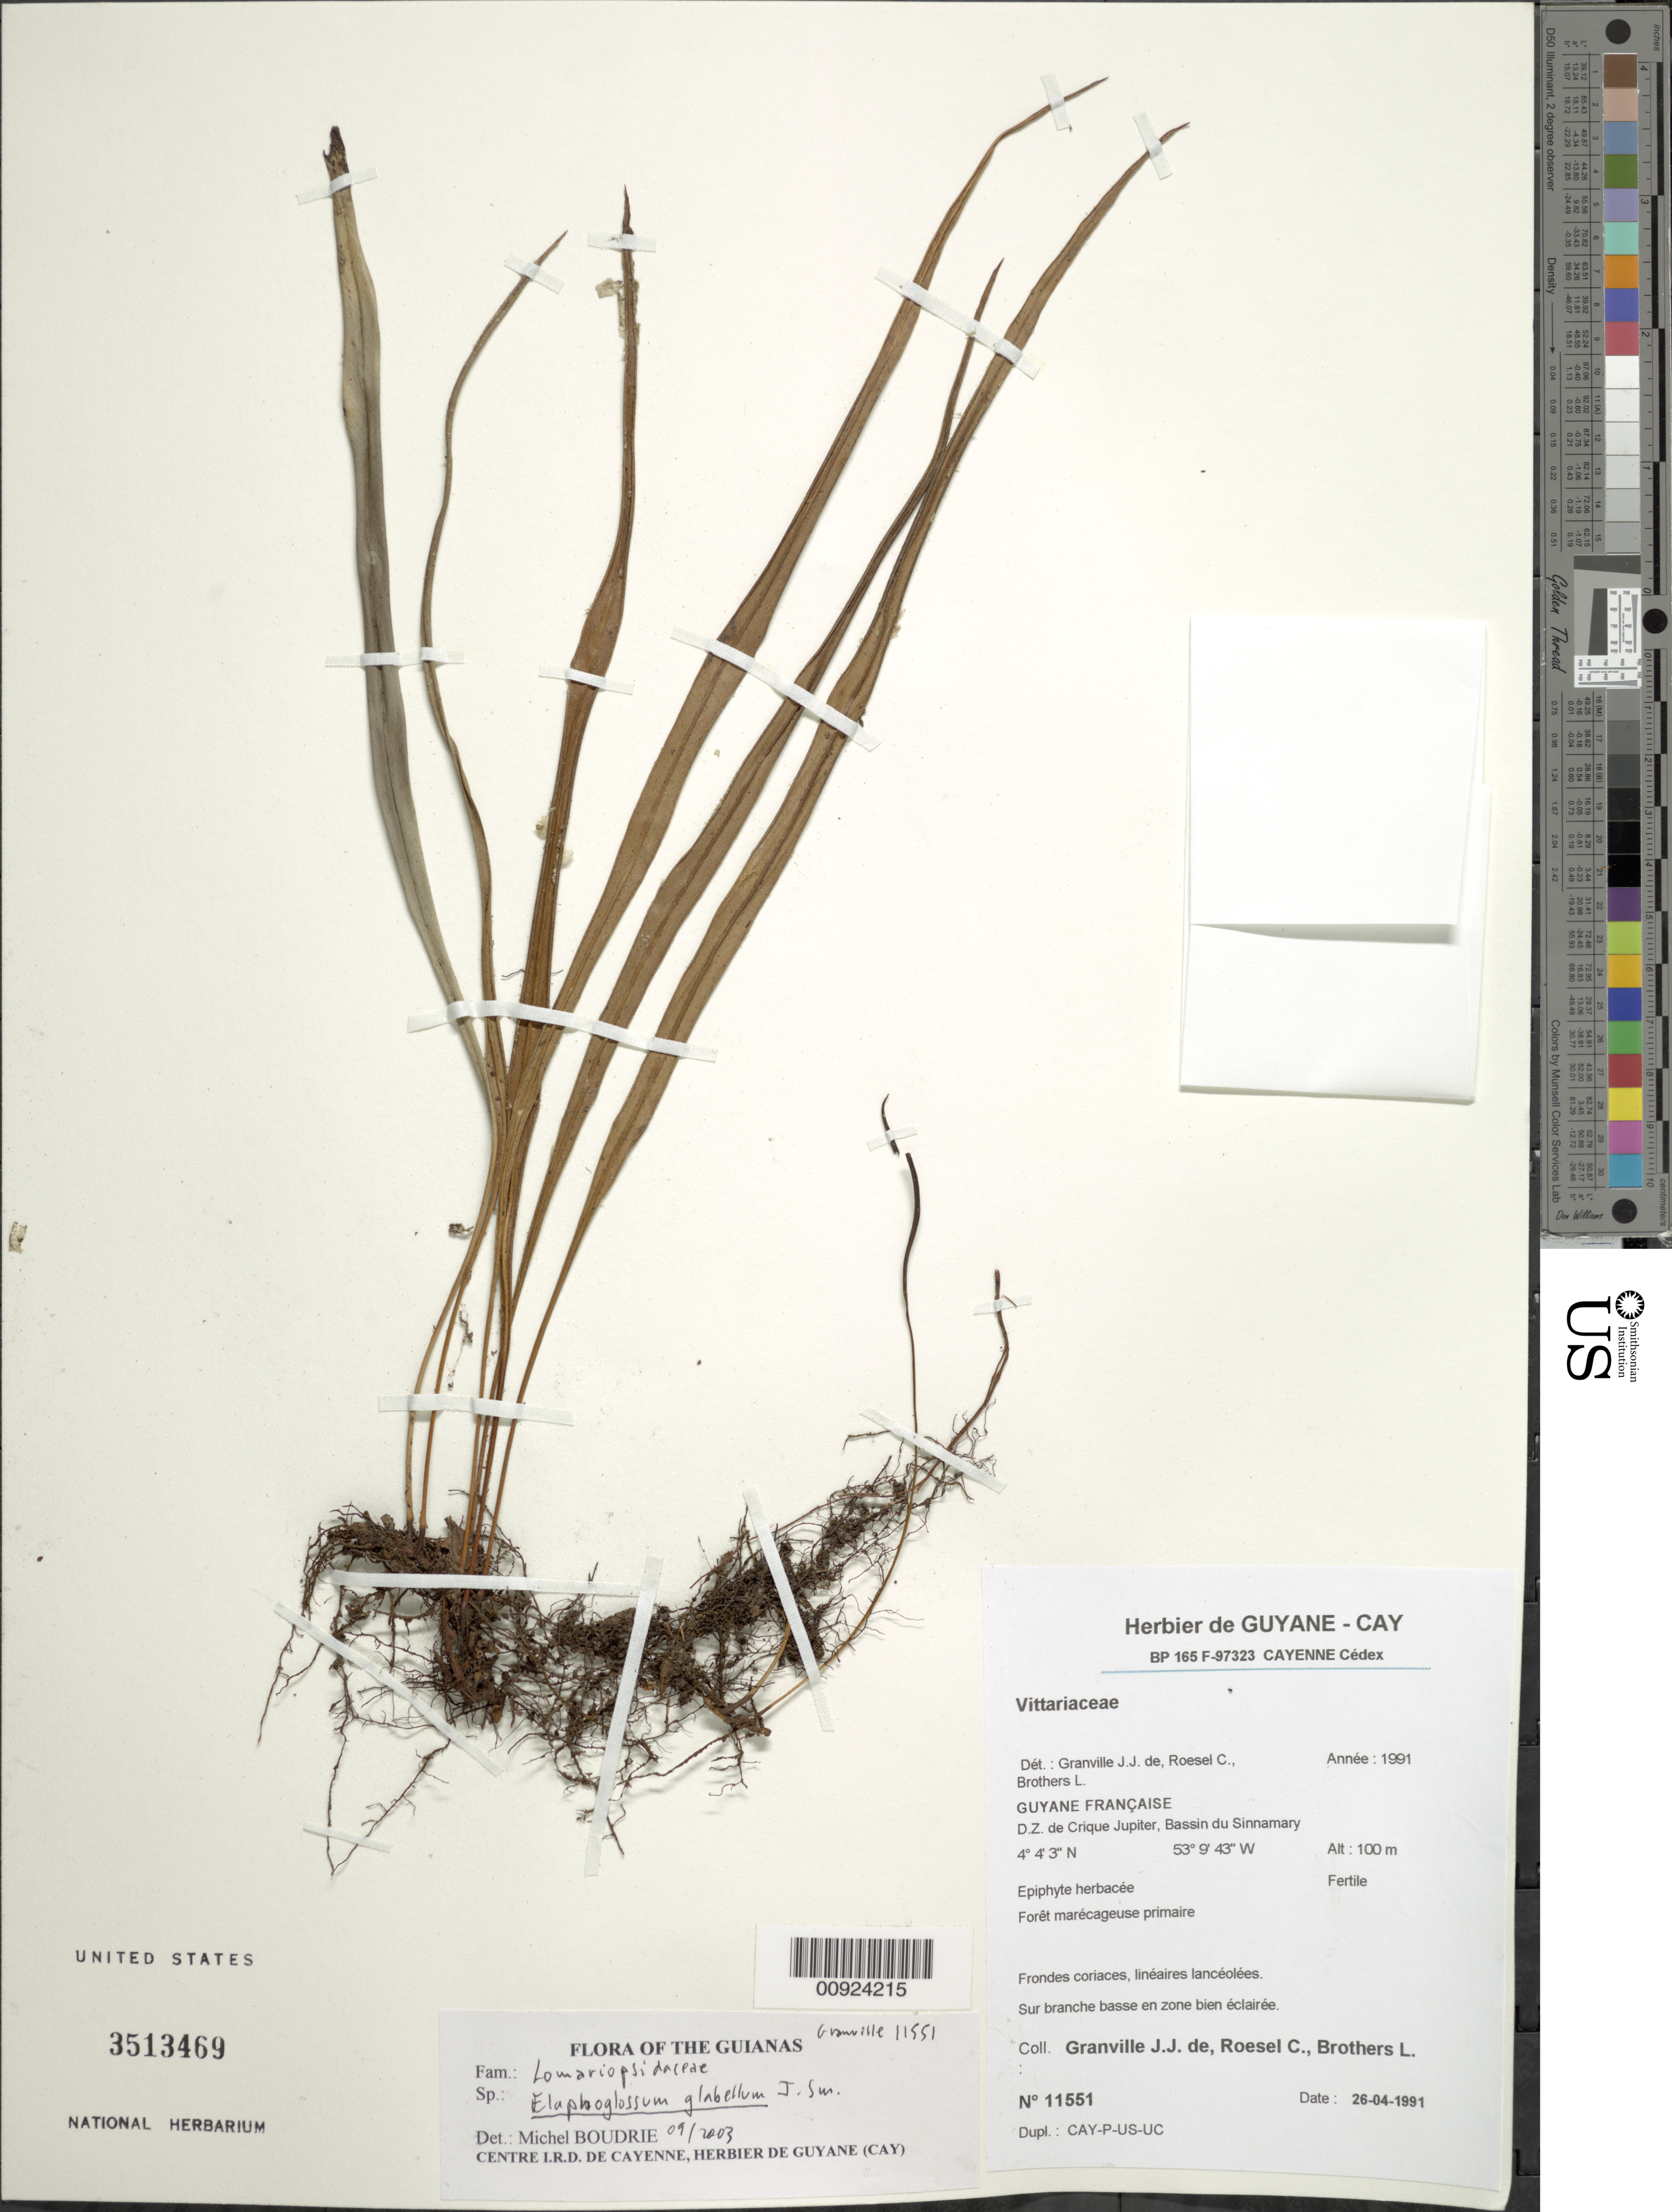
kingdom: Plantae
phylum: Tracheophyta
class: Polypodiopsida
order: Polypodiales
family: Dryopteridaceae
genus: Elaphoglossum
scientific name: Elaphoglossum glabellum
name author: J. Sm.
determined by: Boudrie, M.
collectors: J.-J. de Granville, C. S. Roesel & L. Brothers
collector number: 11551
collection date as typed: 26-Apr-91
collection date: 1991-04-26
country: French Guiana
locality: D.Z. de Crique Jupiter, Bassin du Sinnamary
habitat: Foret marecageuse primaire. Sur branche basse en zone bien eclairee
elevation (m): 100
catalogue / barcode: US 3513469